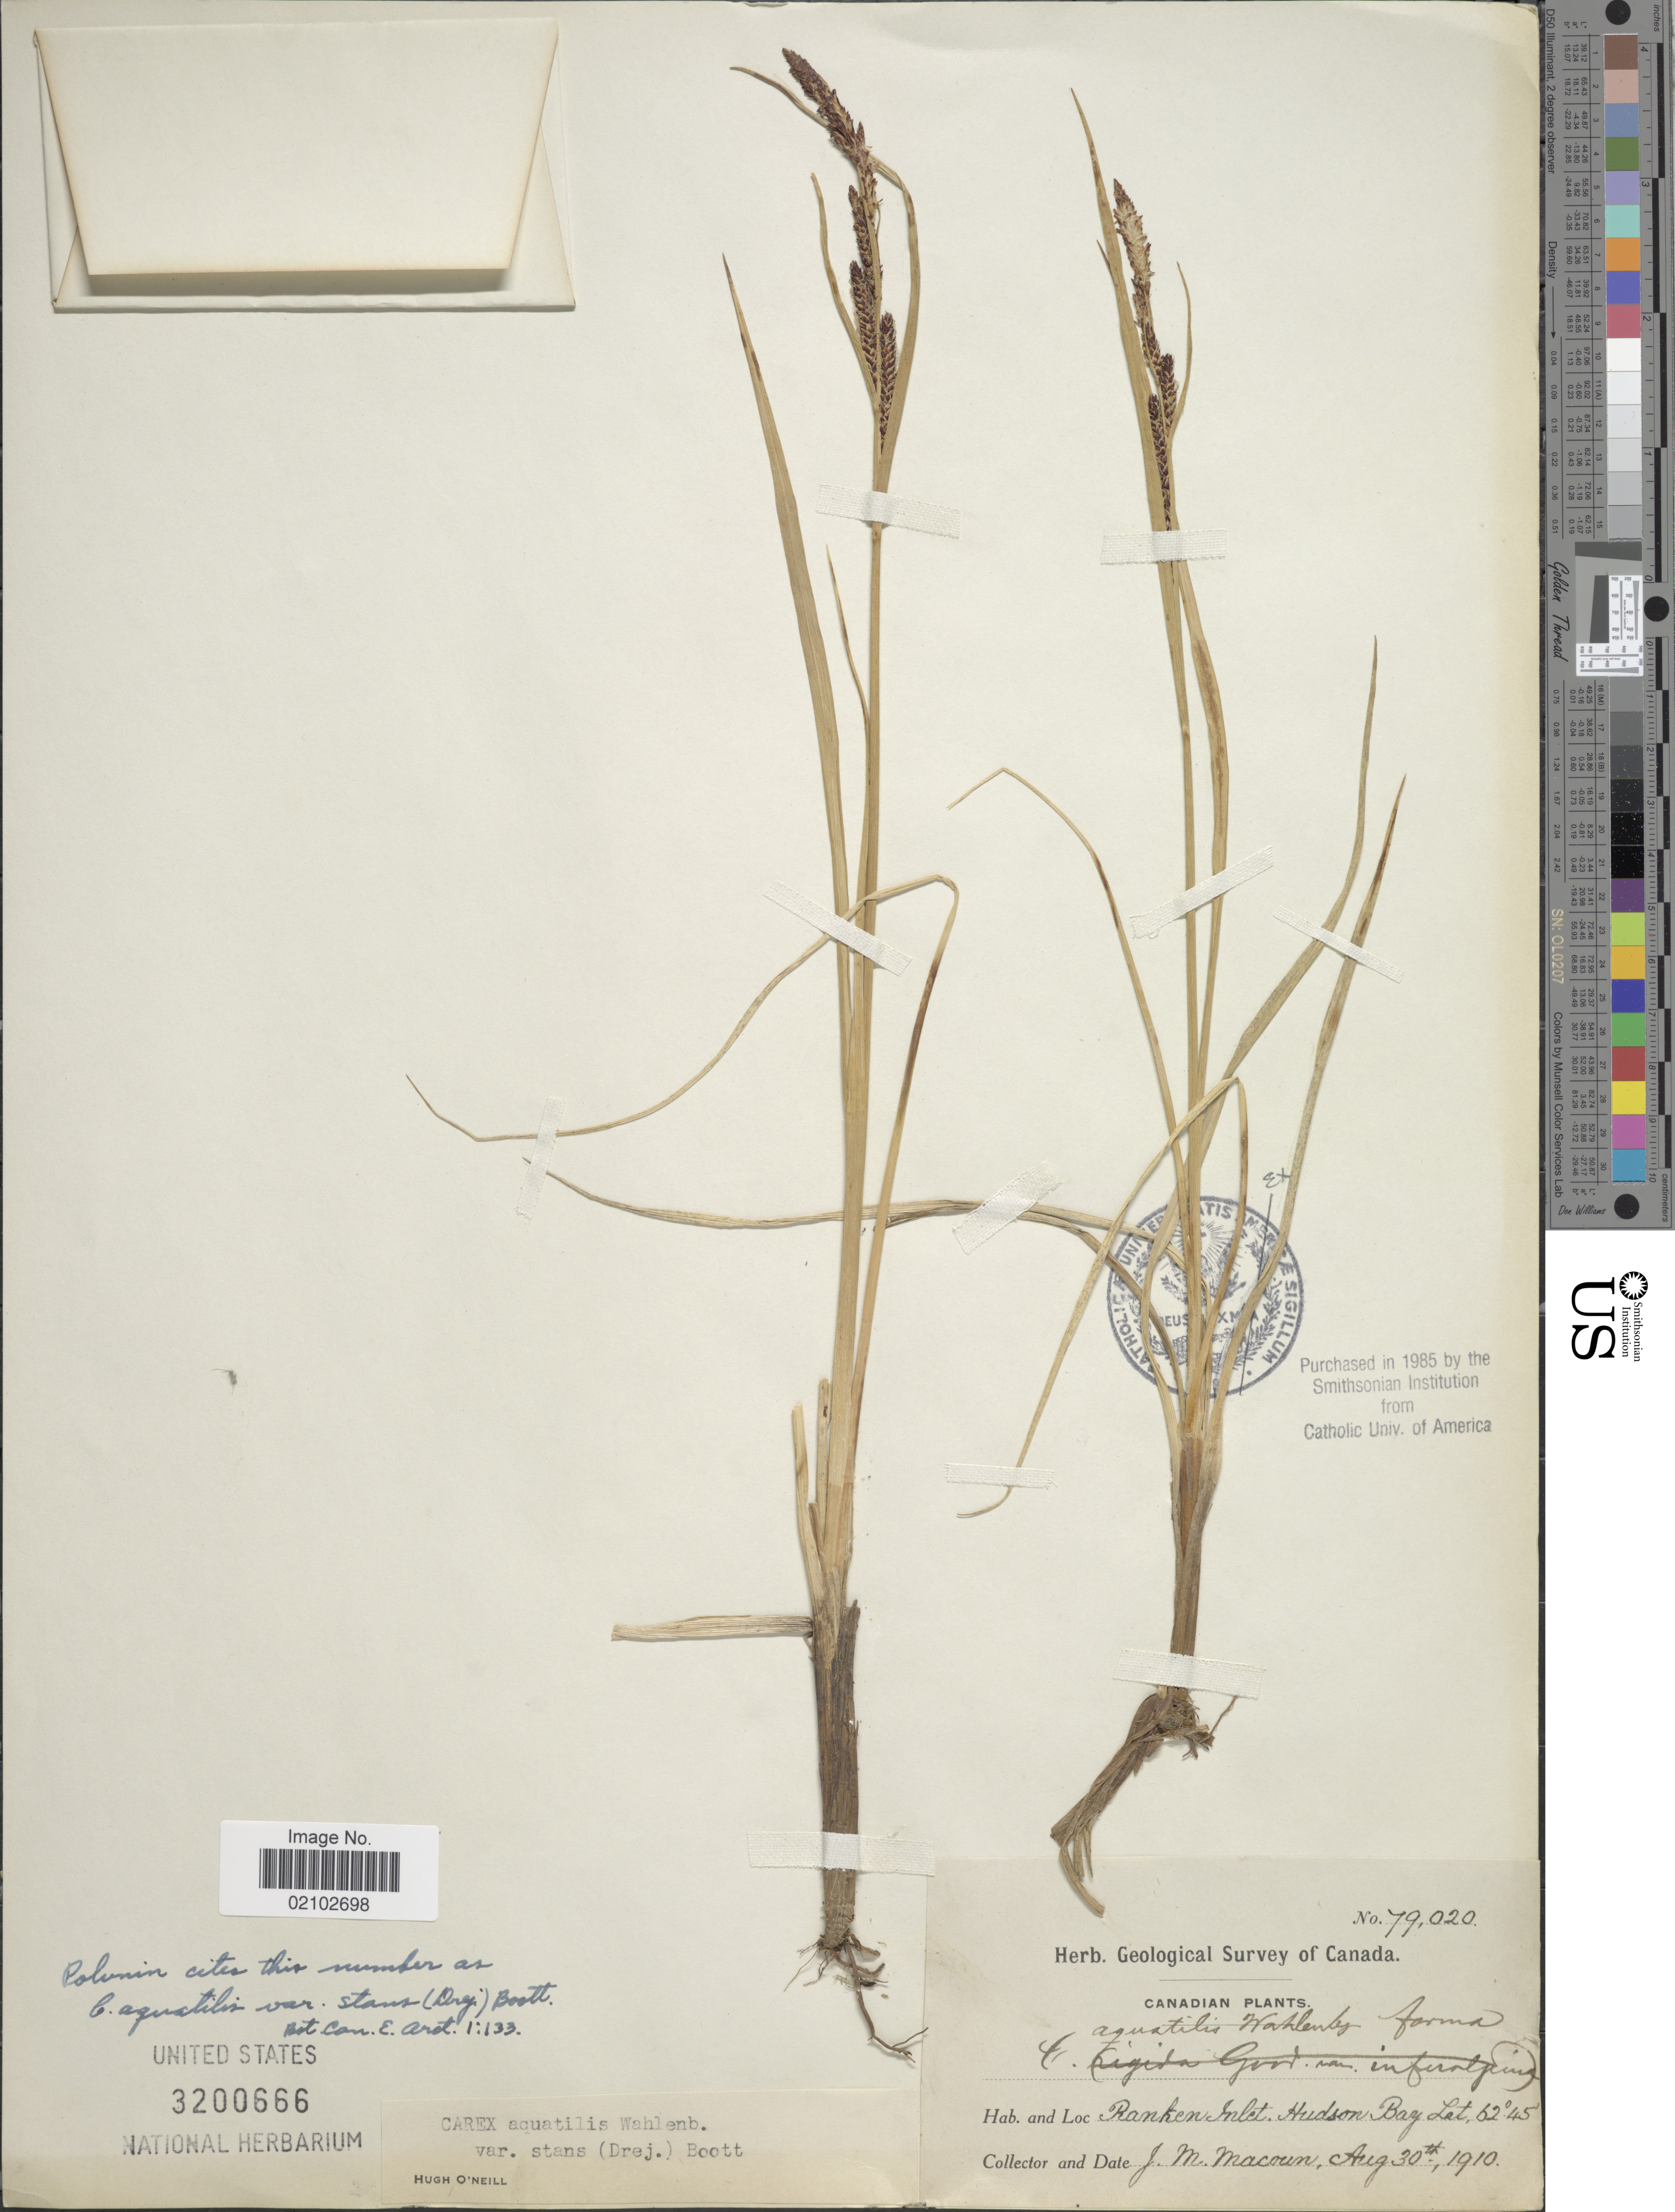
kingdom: Plantae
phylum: Tracheophyta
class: Liliopsida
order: Poales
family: Cyperaceae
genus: Carex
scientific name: Carex aquatilis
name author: Wahlenb.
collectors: J. M. Macoun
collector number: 79020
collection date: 1910-08-30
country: Canada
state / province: Nunavut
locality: Rankin Inlet, Hudson Bay.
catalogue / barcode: US 3200666